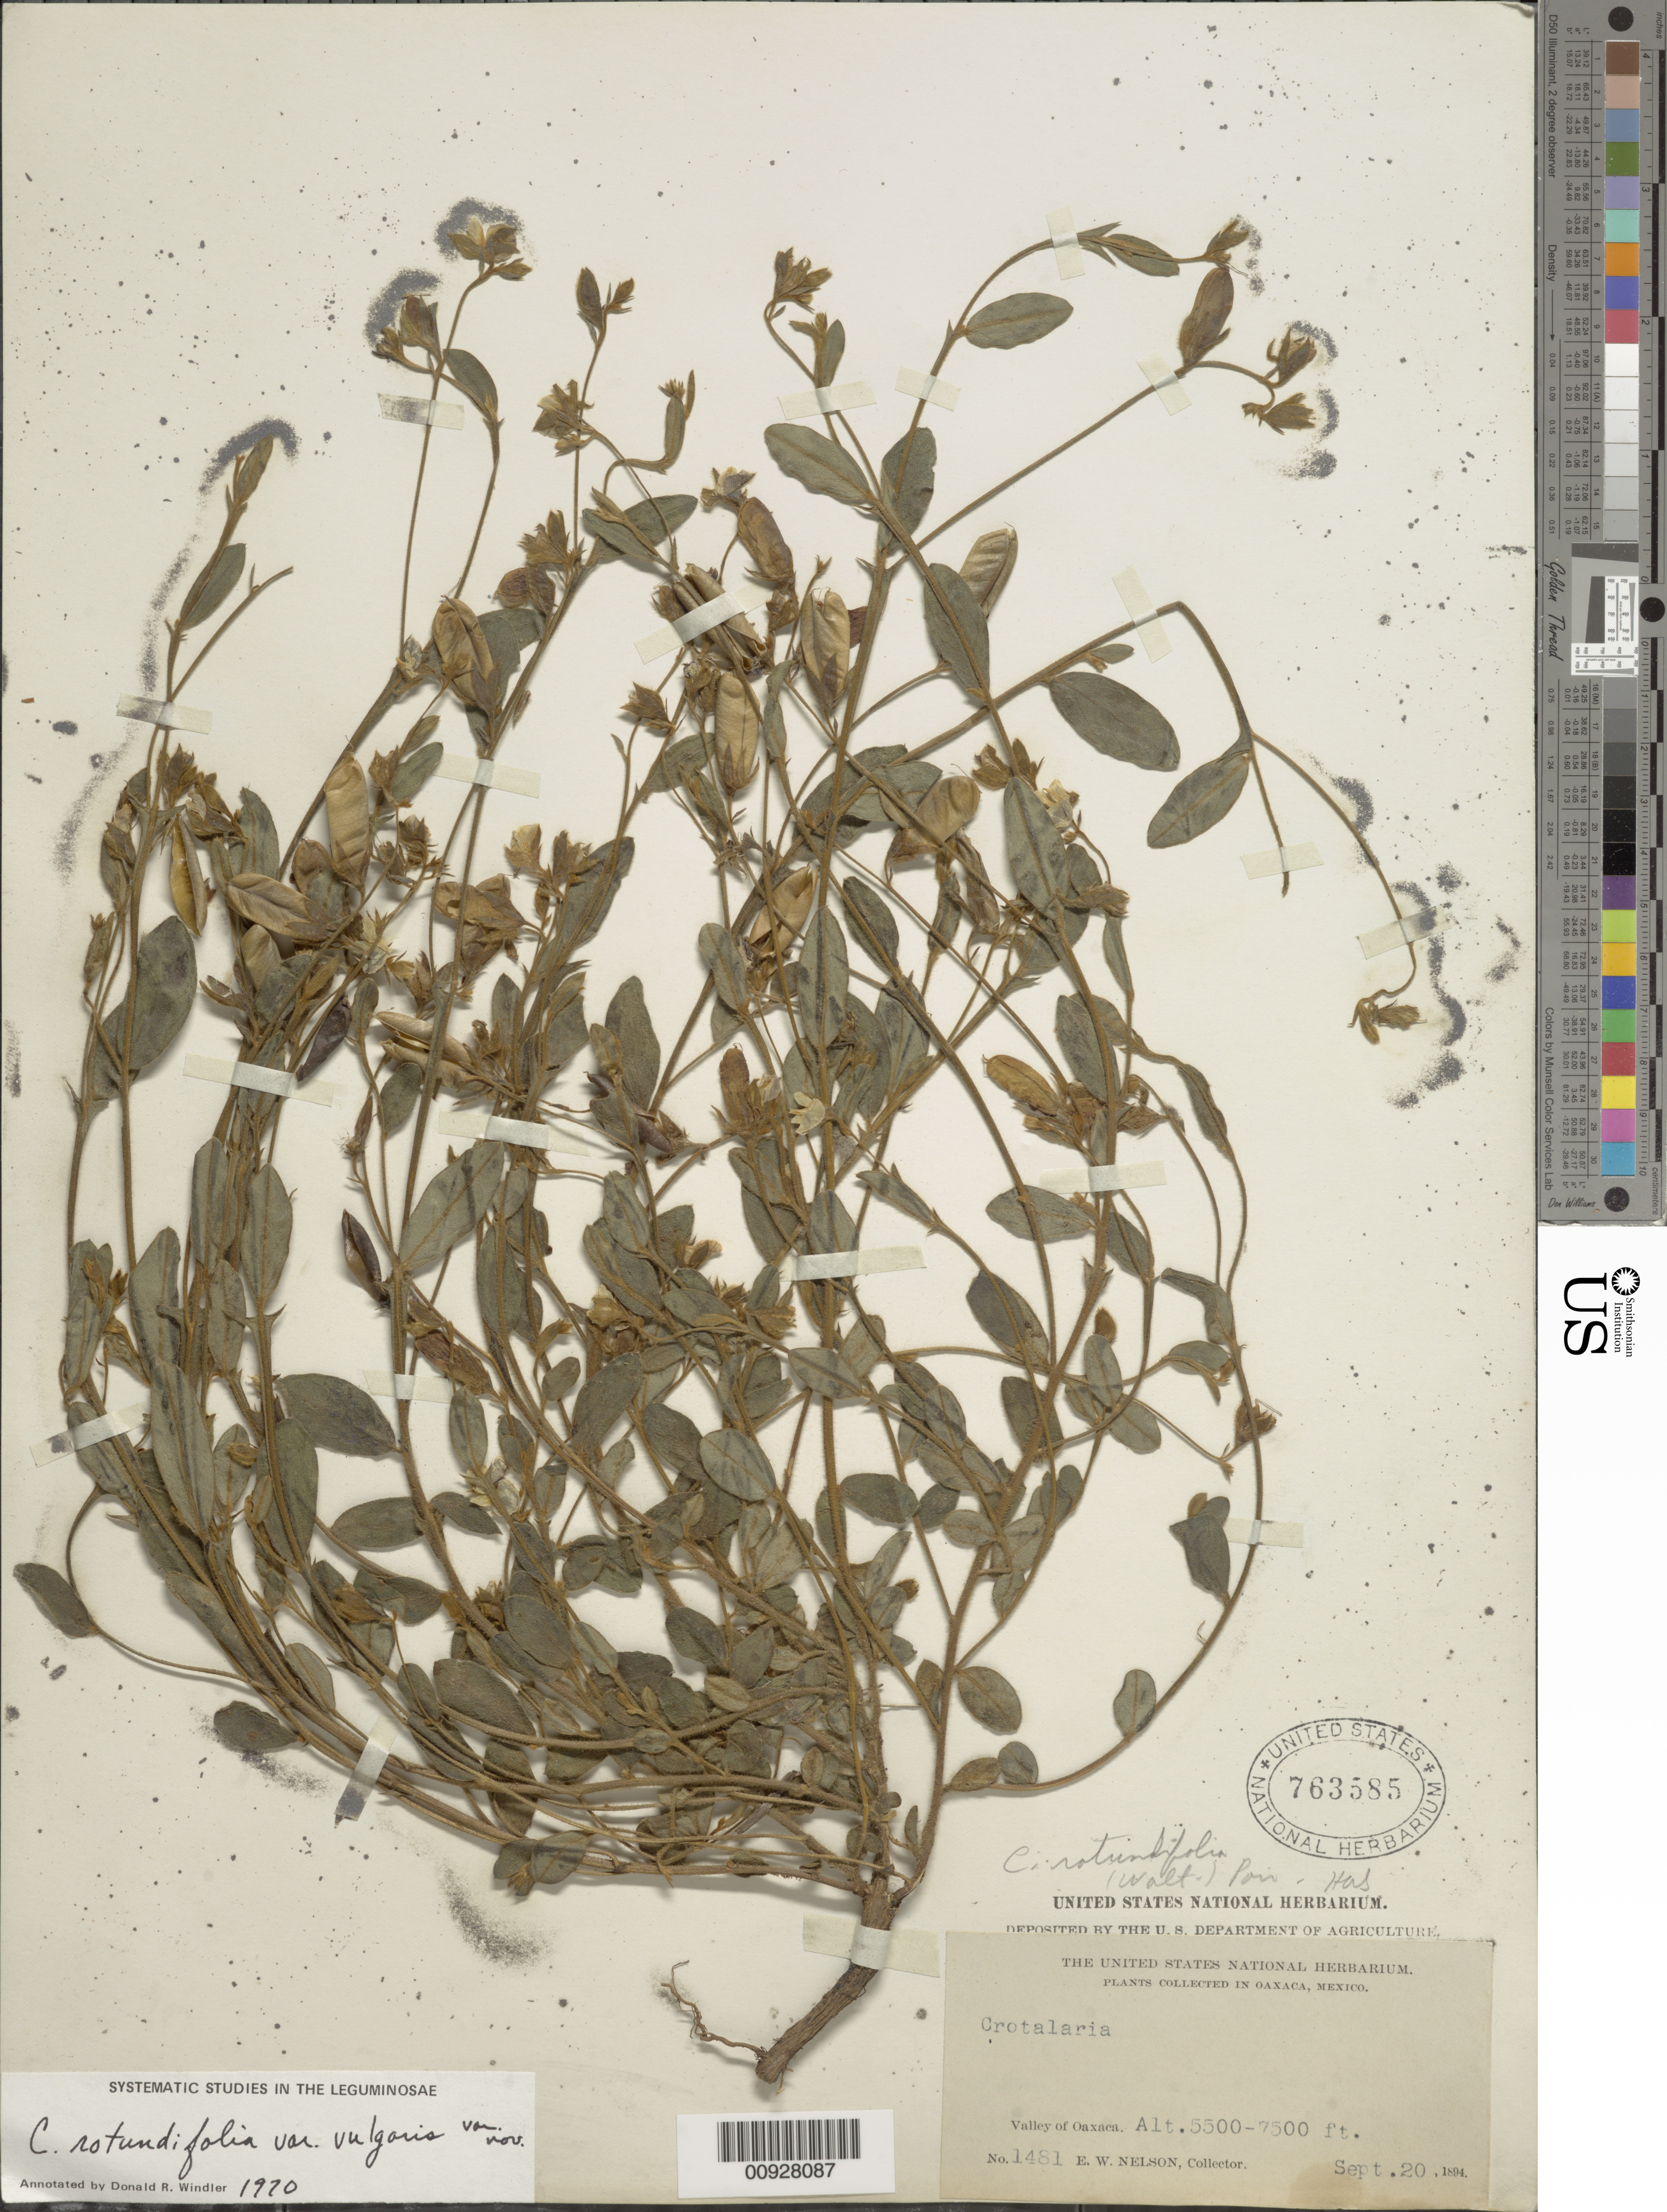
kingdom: Plantae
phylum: Tracheophyta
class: Magnoliopsida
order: Fabales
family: Fabaceae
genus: Crotalaria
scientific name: Crotalaria rotundifolia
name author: Walter ex J.F. Gmel.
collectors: E. W. Nelson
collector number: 1481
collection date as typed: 20 Sep 1894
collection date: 1894-09-20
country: Mexico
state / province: Oaxaca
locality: Valley of Oaxaca.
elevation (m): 1676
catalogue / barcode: US 763585